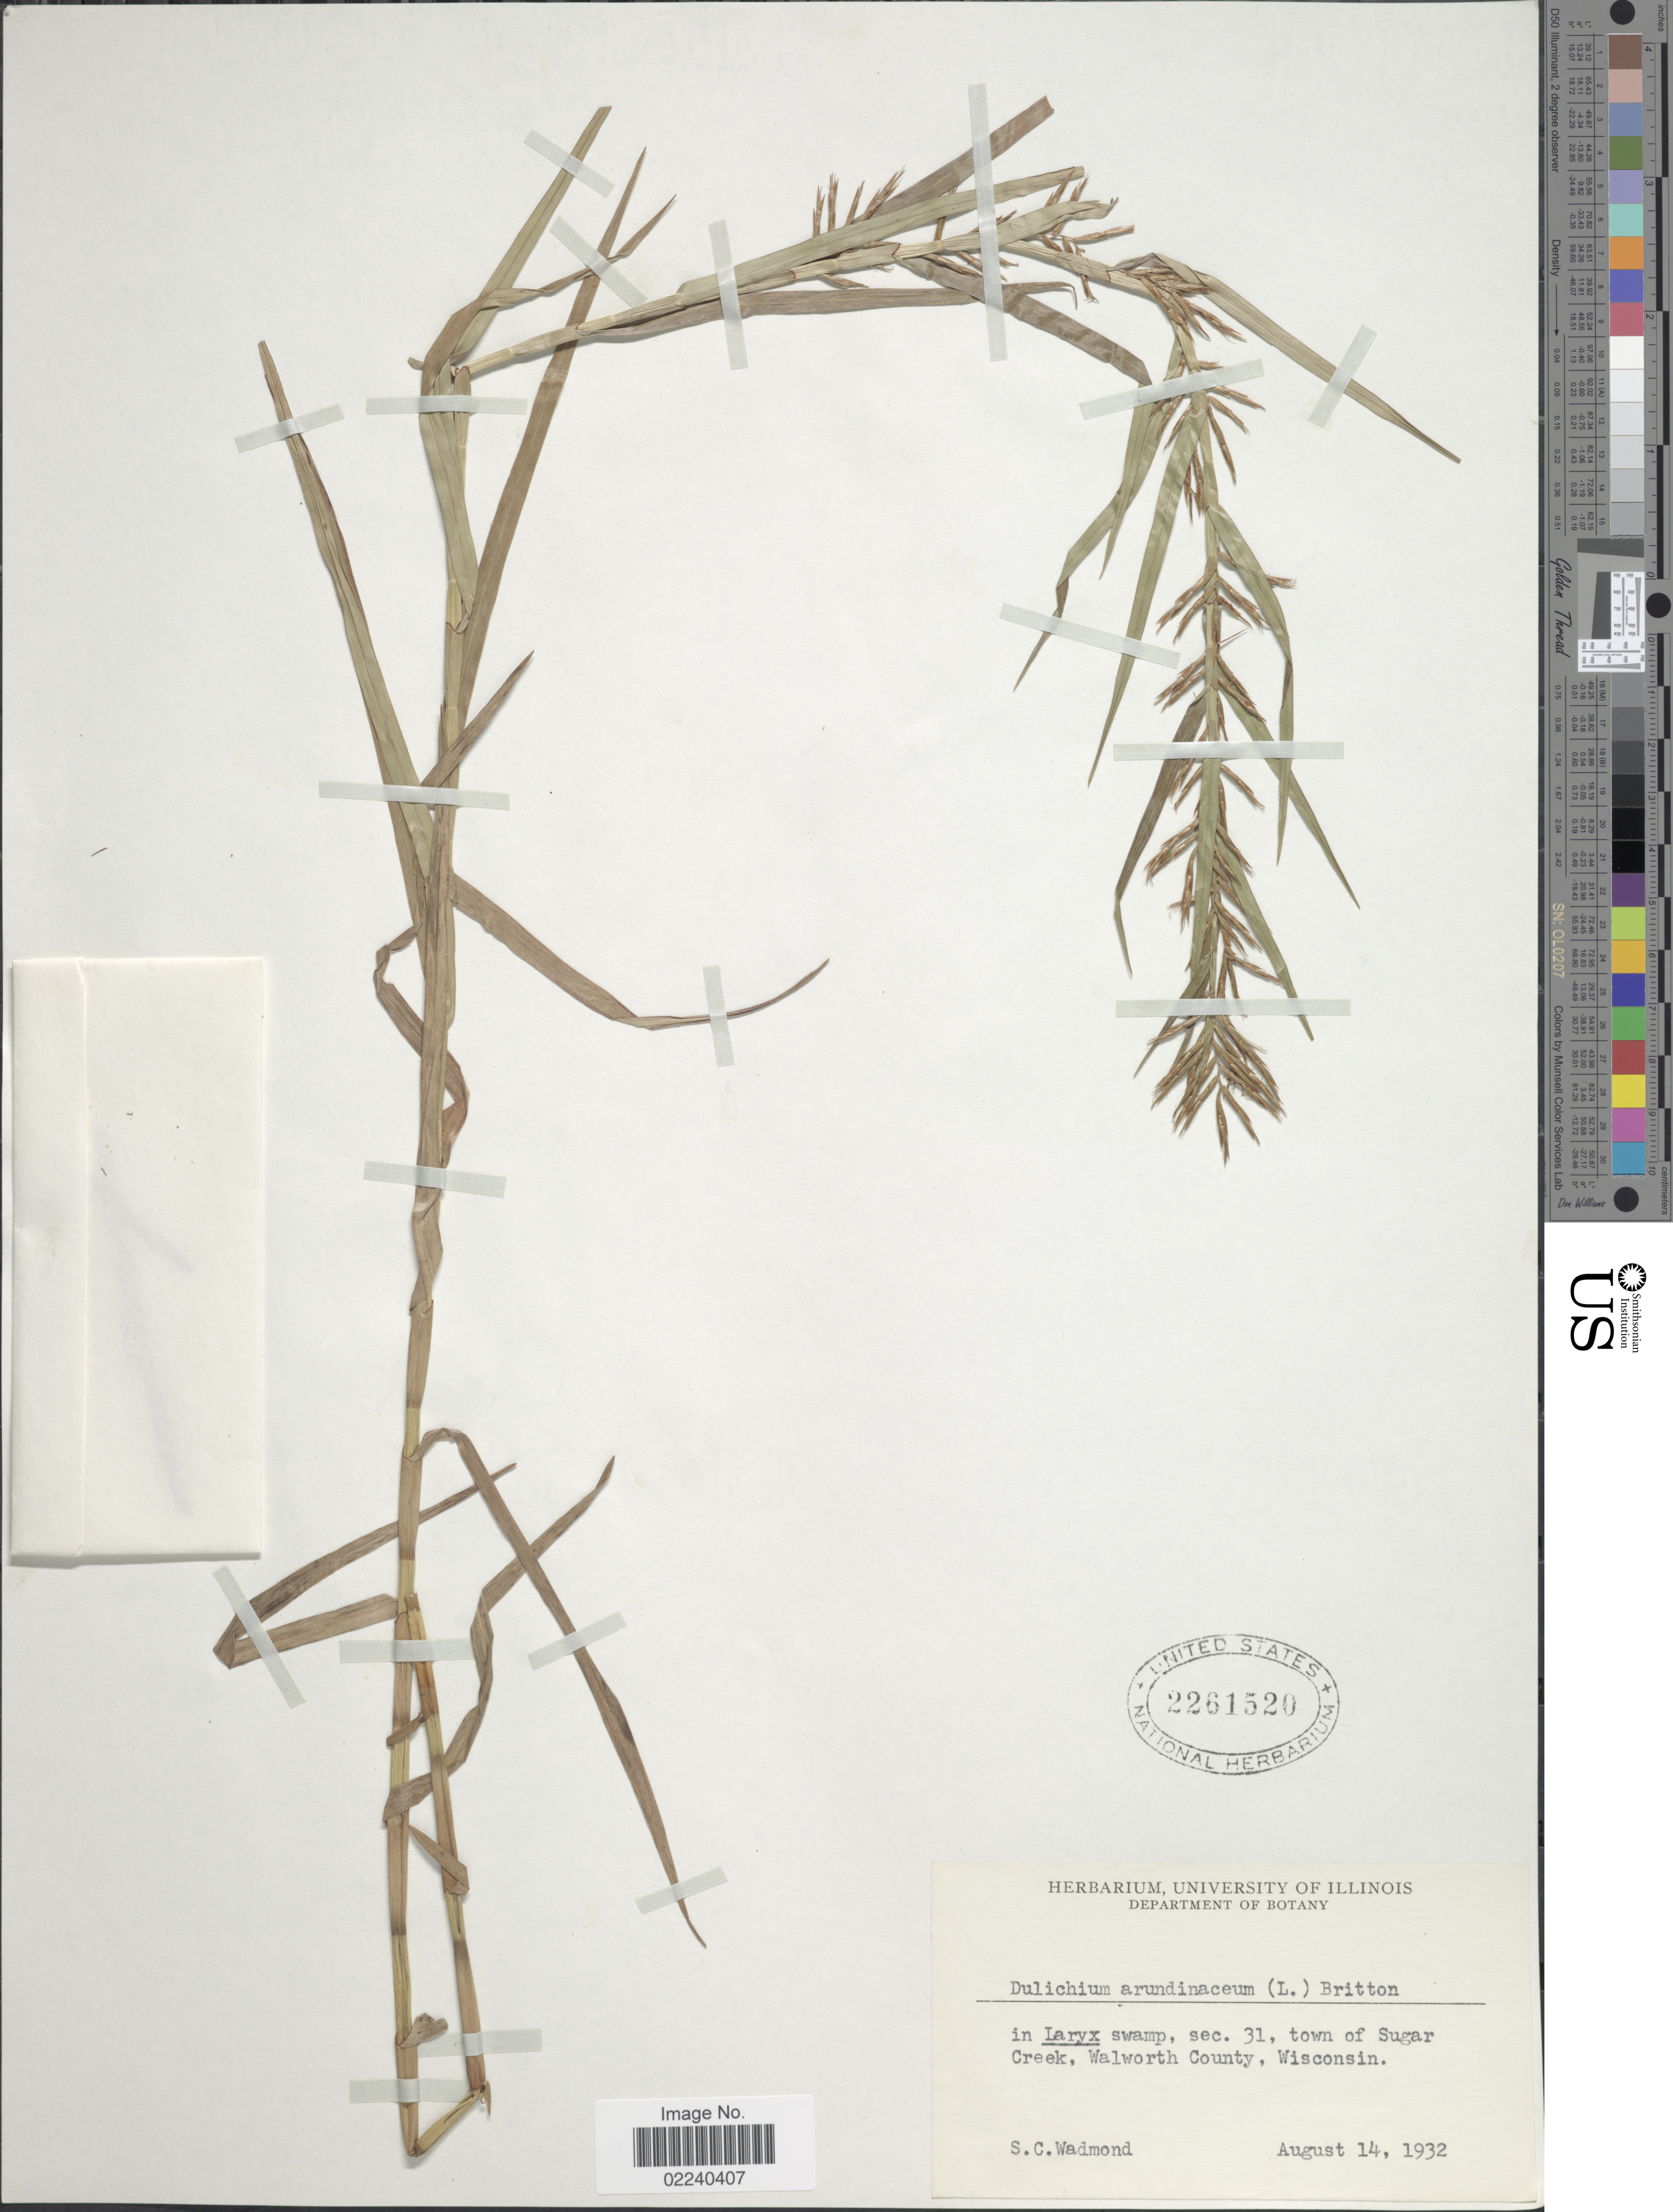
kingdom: Plantae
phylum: Tracheophyta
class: Liliopsida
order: Poales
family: Cyperaceae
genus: Dulichium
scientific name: Dulichium arundinaceum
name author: (L.) Britton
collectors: S. Wadmond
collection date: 1932-08-14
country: United States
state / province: Wisconsin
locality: In Laryx swamp, sec. 31, town of Sugar Creek, Walworth County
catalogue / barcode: US 2261520